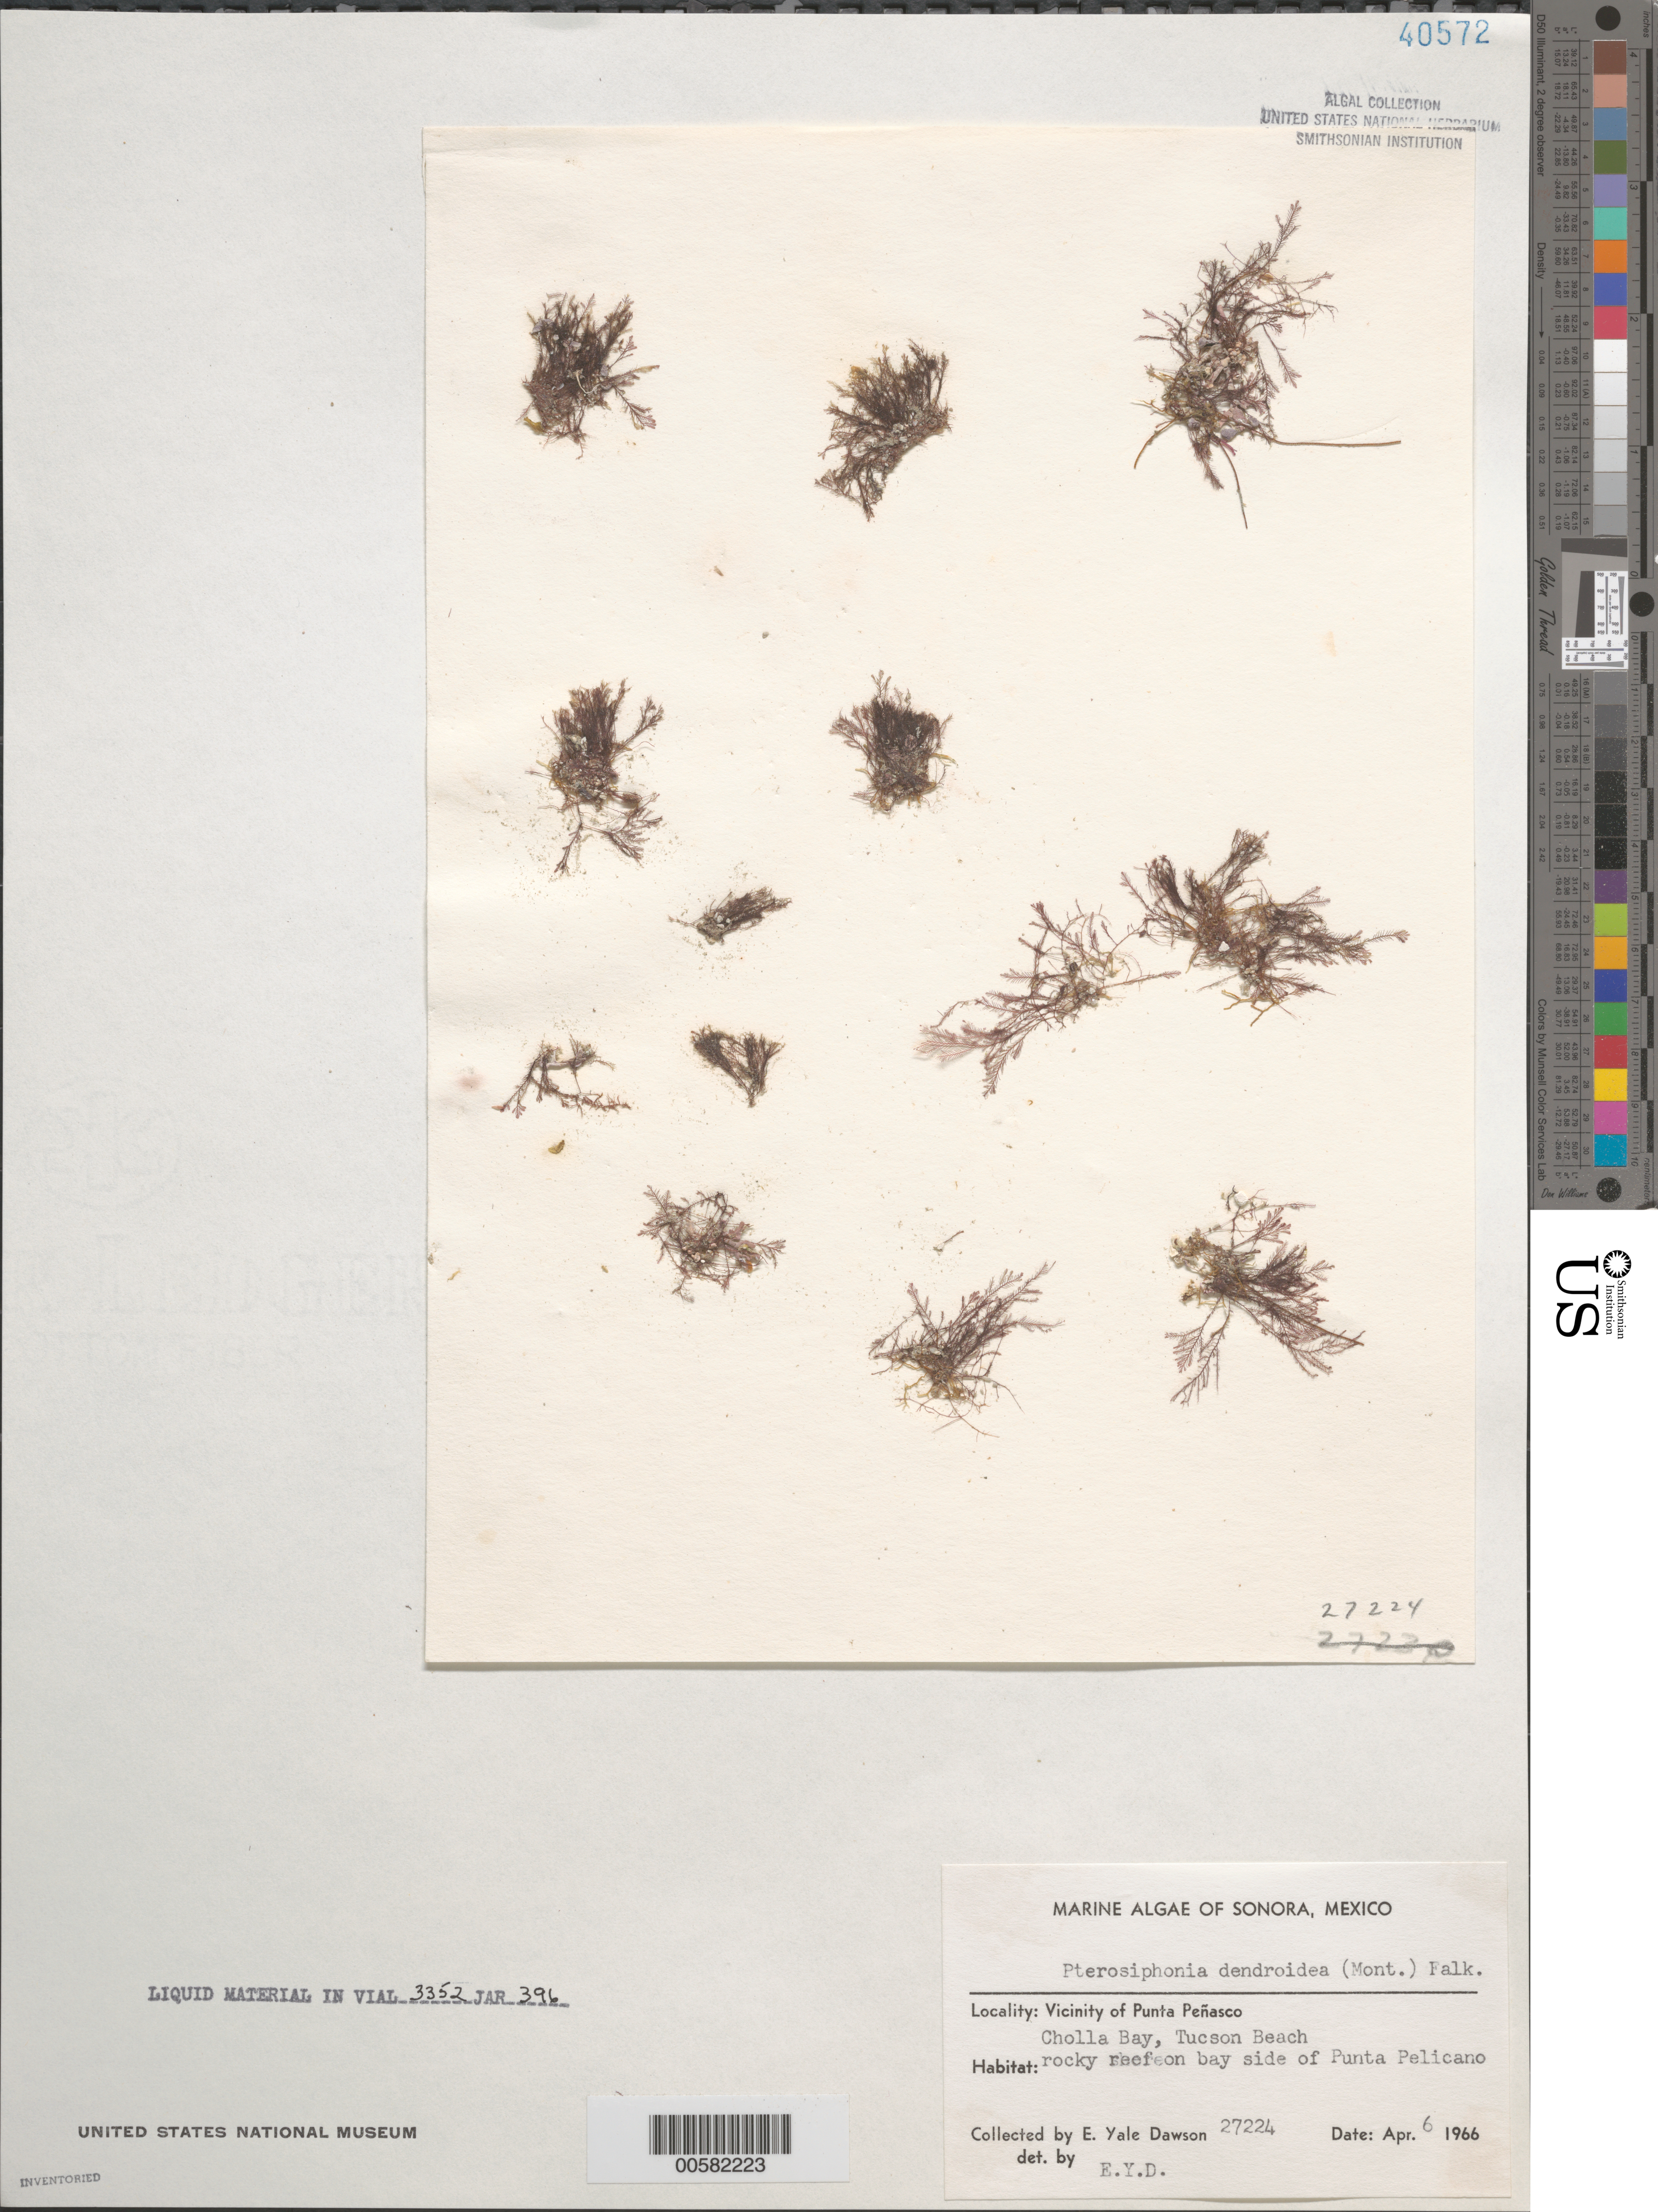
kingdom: Plantae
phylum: Rhodophyta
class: Florideophyceae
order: Ceramiales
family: Rhodomelaceae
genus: Symphyocladiella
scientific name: Symphyocladiella dendroidea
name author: (Montagne) Bustamante et al.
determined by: Algae name updating Project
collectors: E. Y. Dawson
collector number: EYD 27224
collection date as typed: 06 Apr 1966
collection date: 1966-04-06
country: Mexico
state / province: Sonora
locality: Cholla Bay, Tucson Beach, Punta Pelicano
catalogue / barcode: US 40572